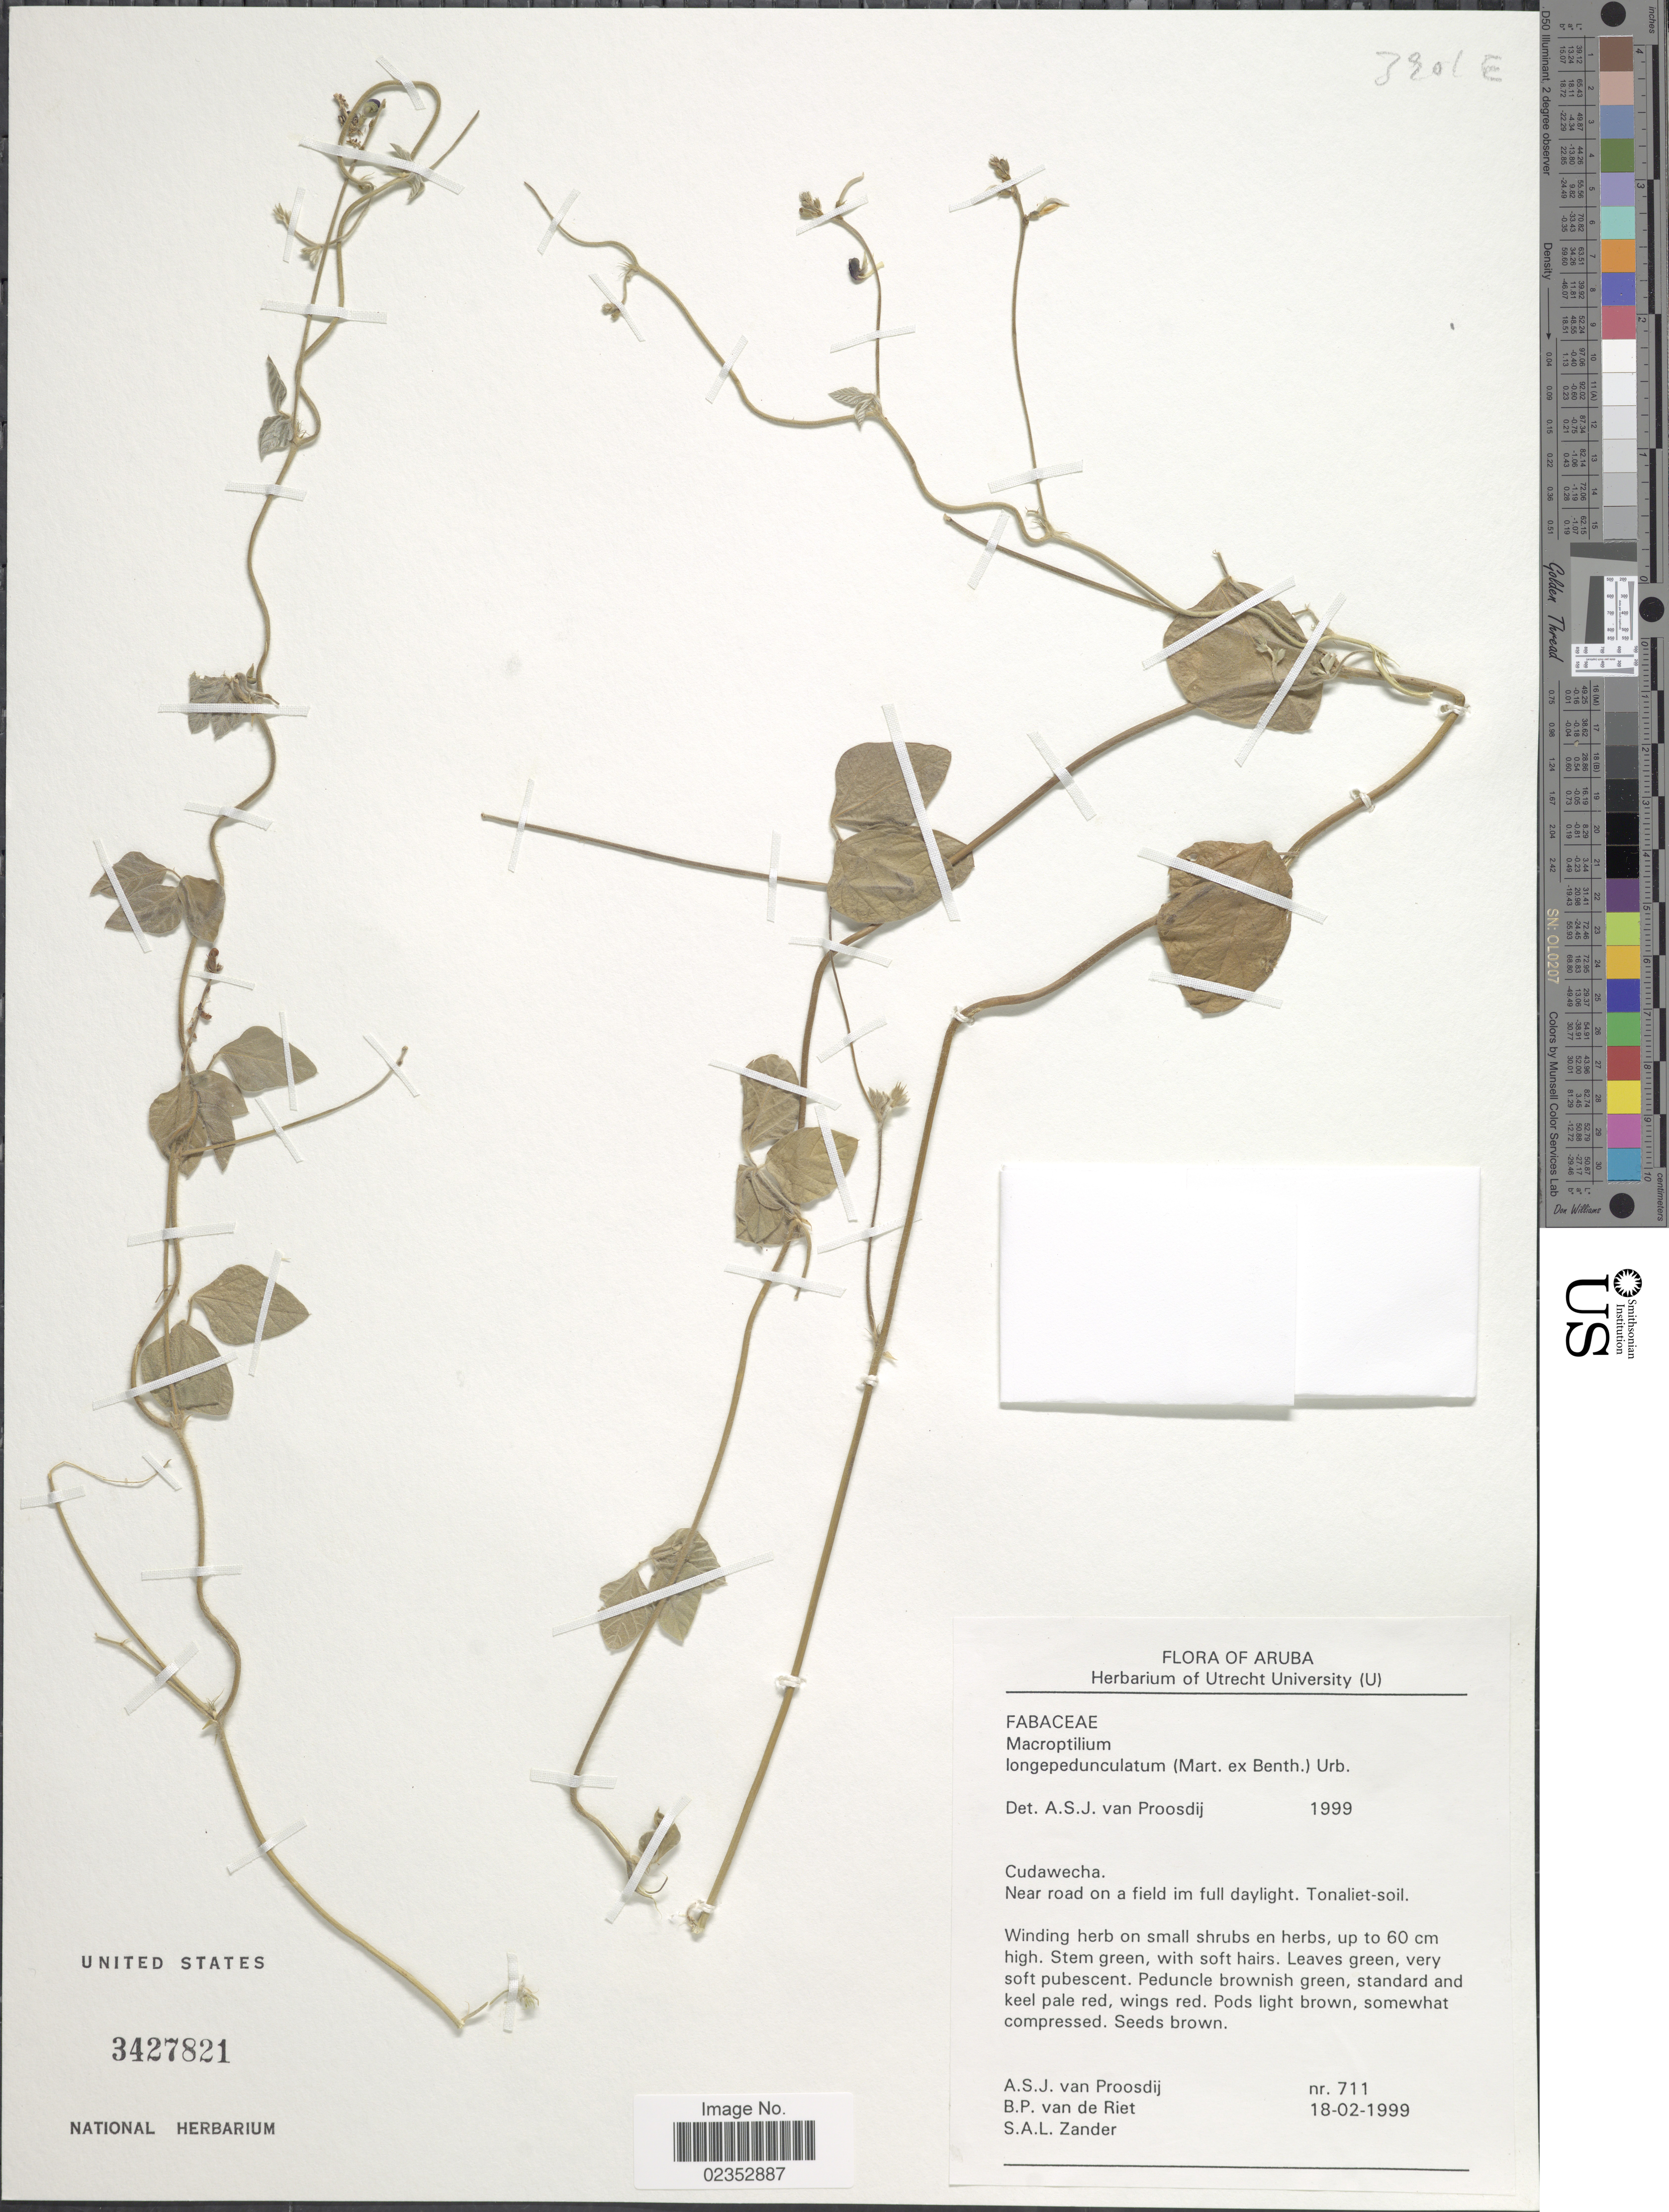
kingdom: Plantae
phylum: Tracheophyta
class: Magnoliopsida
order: Fabales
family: Fabaceae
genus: Macroptilium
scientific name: Macroptilium longepedunculatum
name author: (Benth.) Urb.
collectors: A. Proosdij, B. Riet & S. Zander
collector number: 711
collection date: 1999-02-18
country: Aruba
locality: Cudawecha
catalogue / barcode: US 3427821